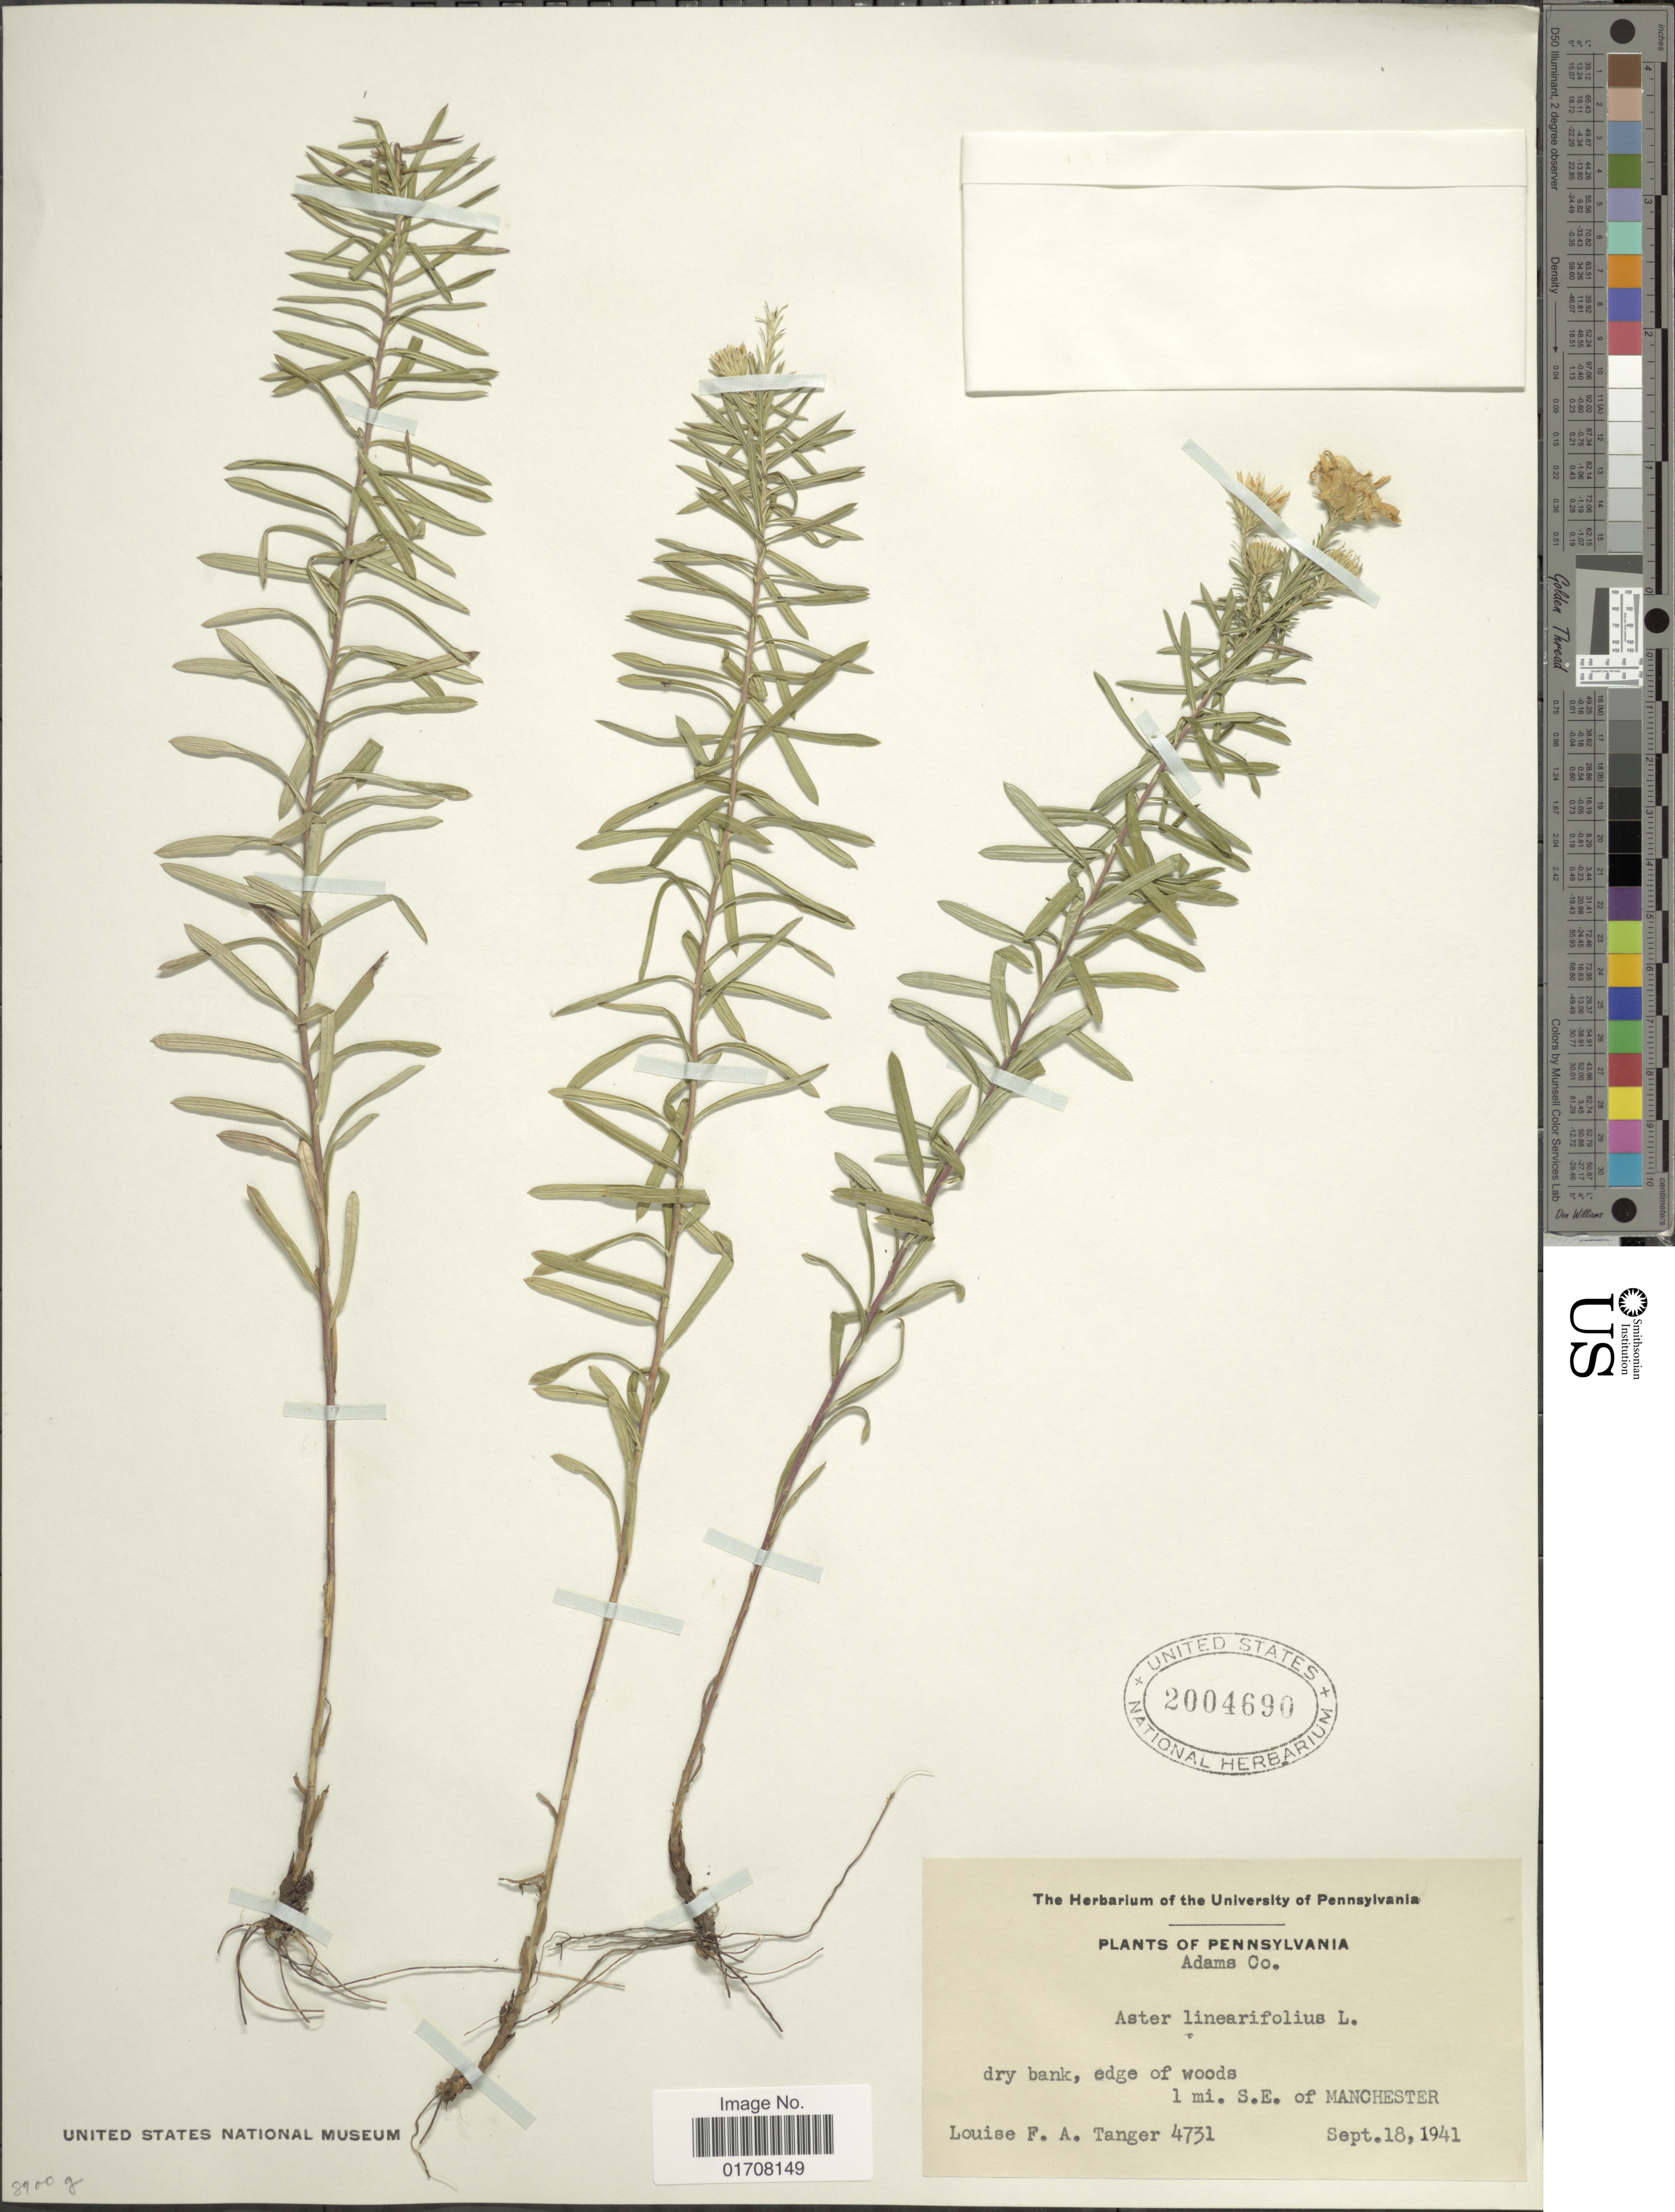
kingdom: Plantae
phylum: Tracheophyta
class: Magnoliopsida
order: Asterales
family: Asteraceae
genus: Ionactis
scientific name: Ionactis linearifolius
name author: (L.) Greene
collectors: L. Tanger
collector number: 4731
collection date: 1941-09-18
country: United States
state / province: Pennsylvania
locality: Adams Co., 1 mi. S.E. of Manchester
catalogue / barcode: US 2004690